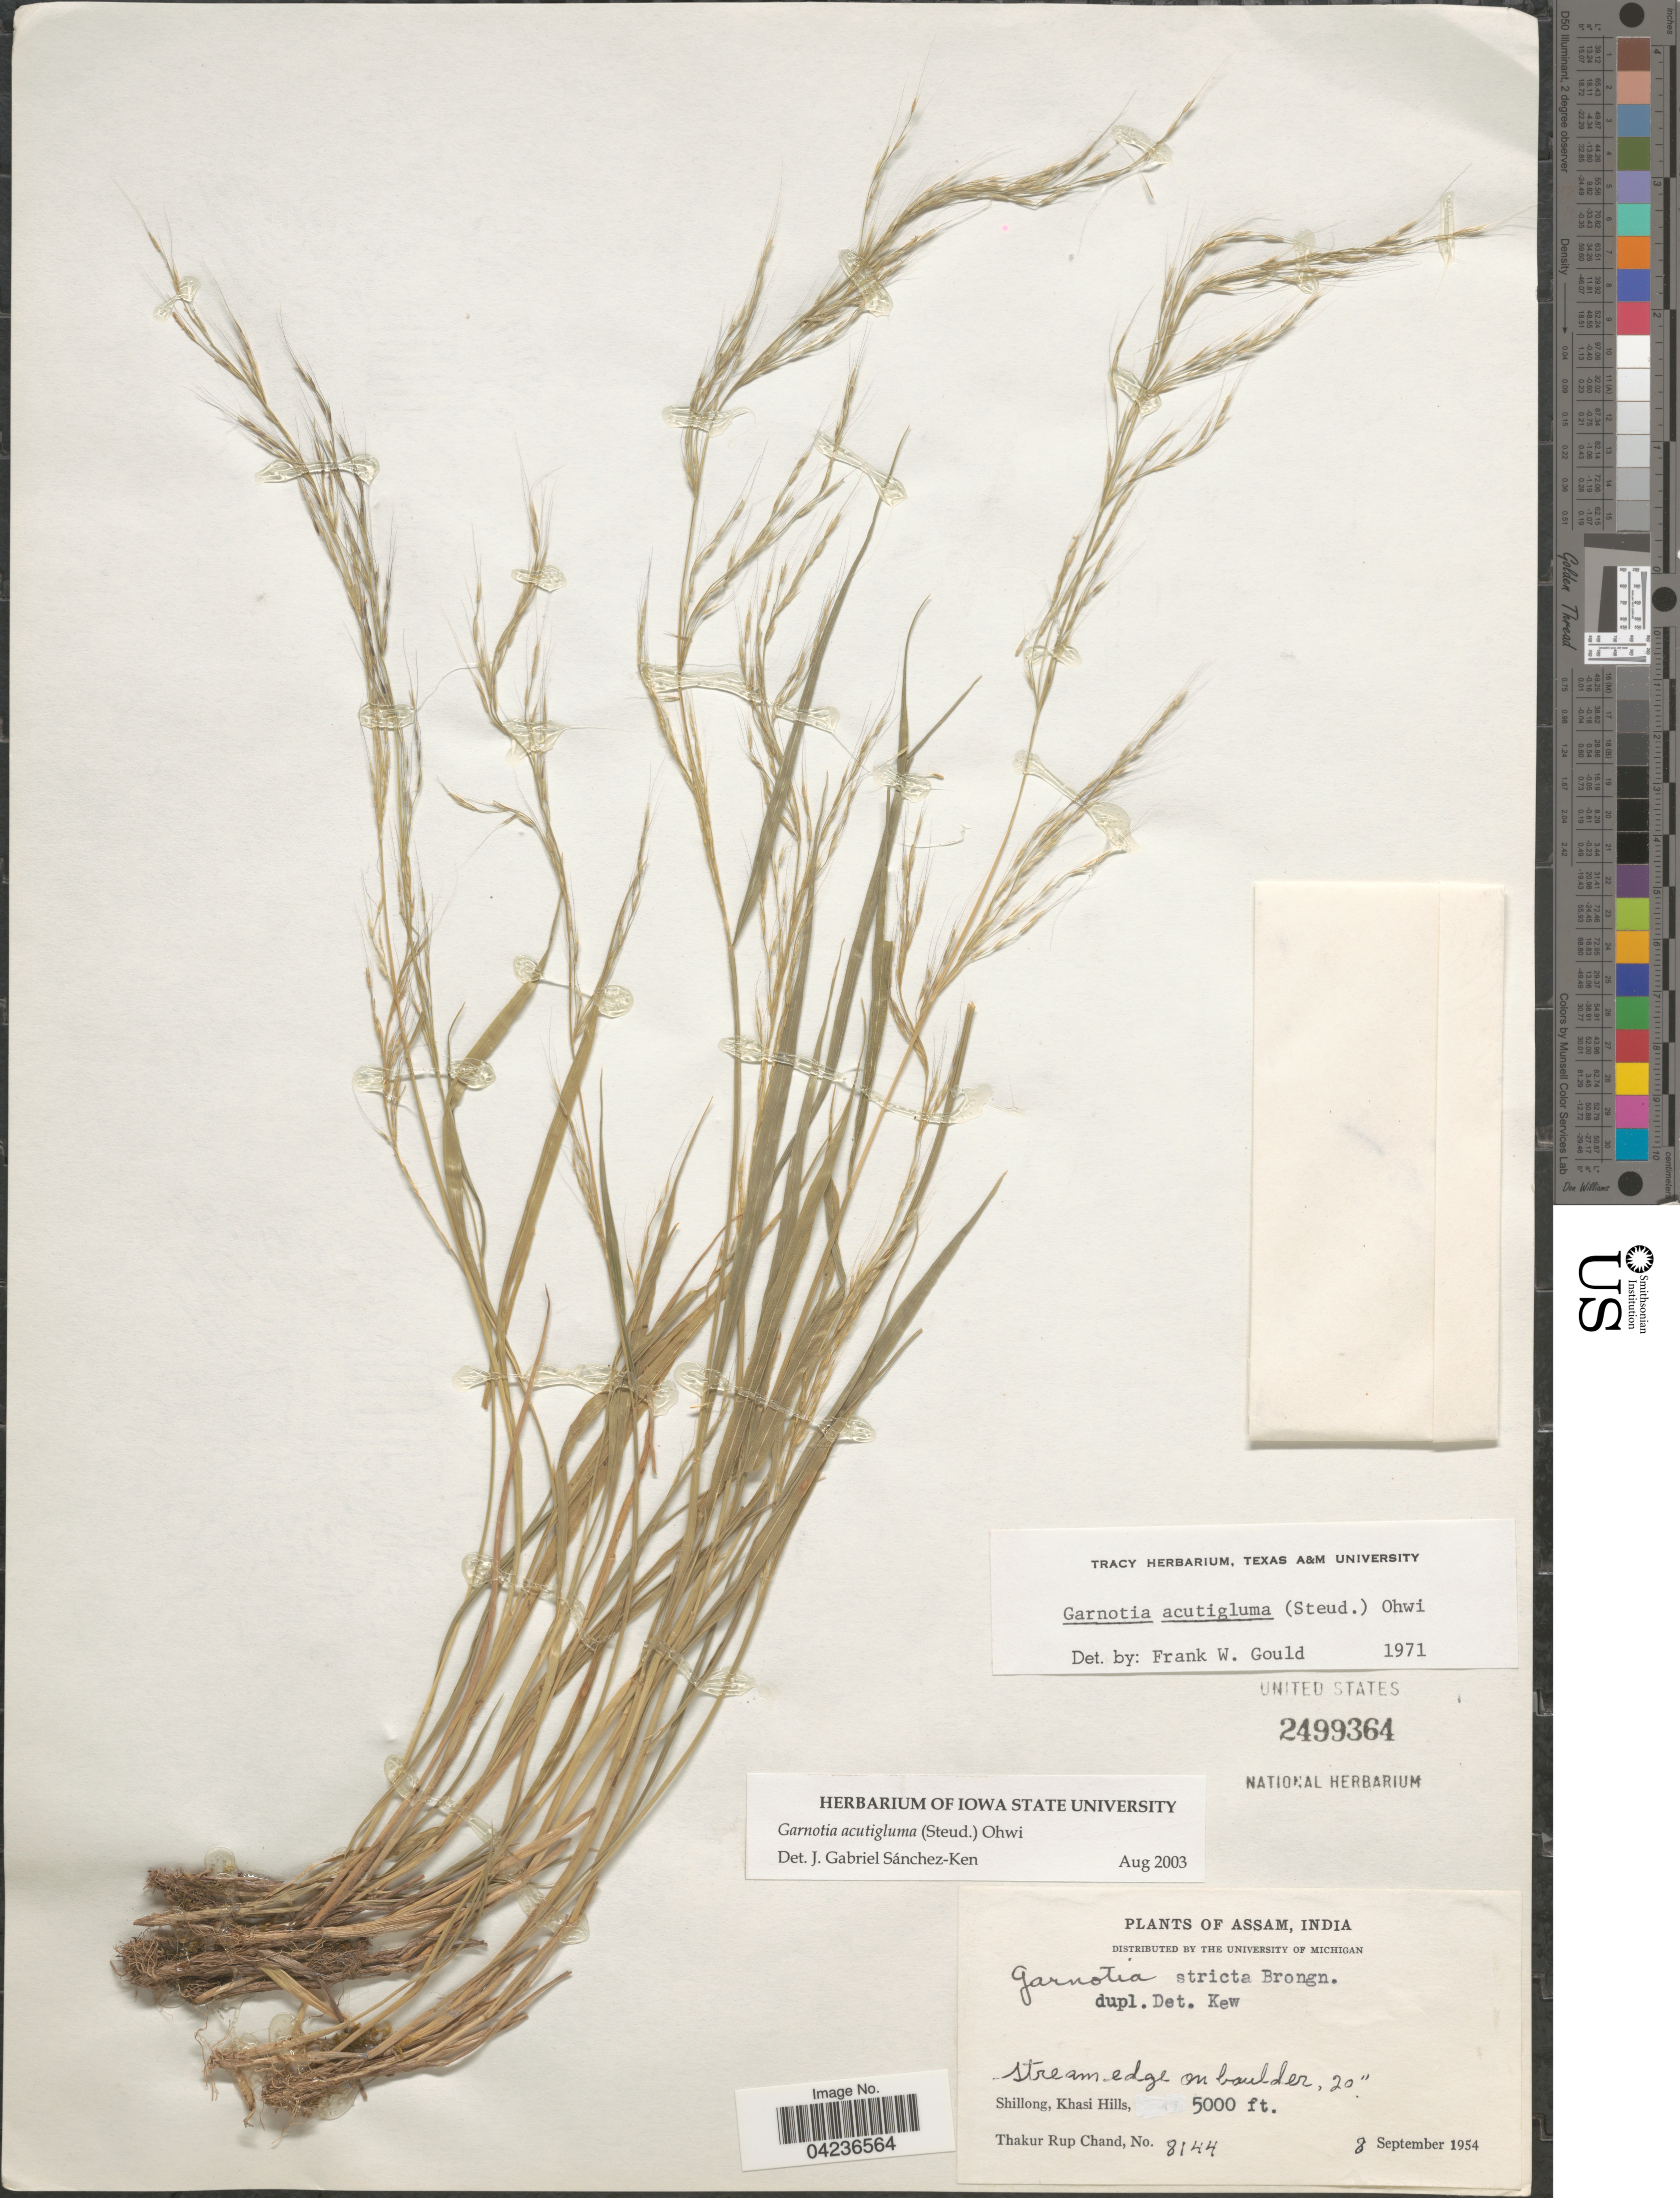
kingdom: Plantae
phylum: Tracheophyta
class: Liliopsida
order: Poales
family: Poaceae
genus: Garnotia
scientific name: Garnotia acutigluma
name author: (Steud.) Ohwi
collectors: T. R. Chand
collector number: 8144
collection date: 1954-09-08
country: India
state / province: Meghalaya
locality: Shillong, Khasi Hills.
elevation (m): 1524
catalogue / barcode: US 2499364